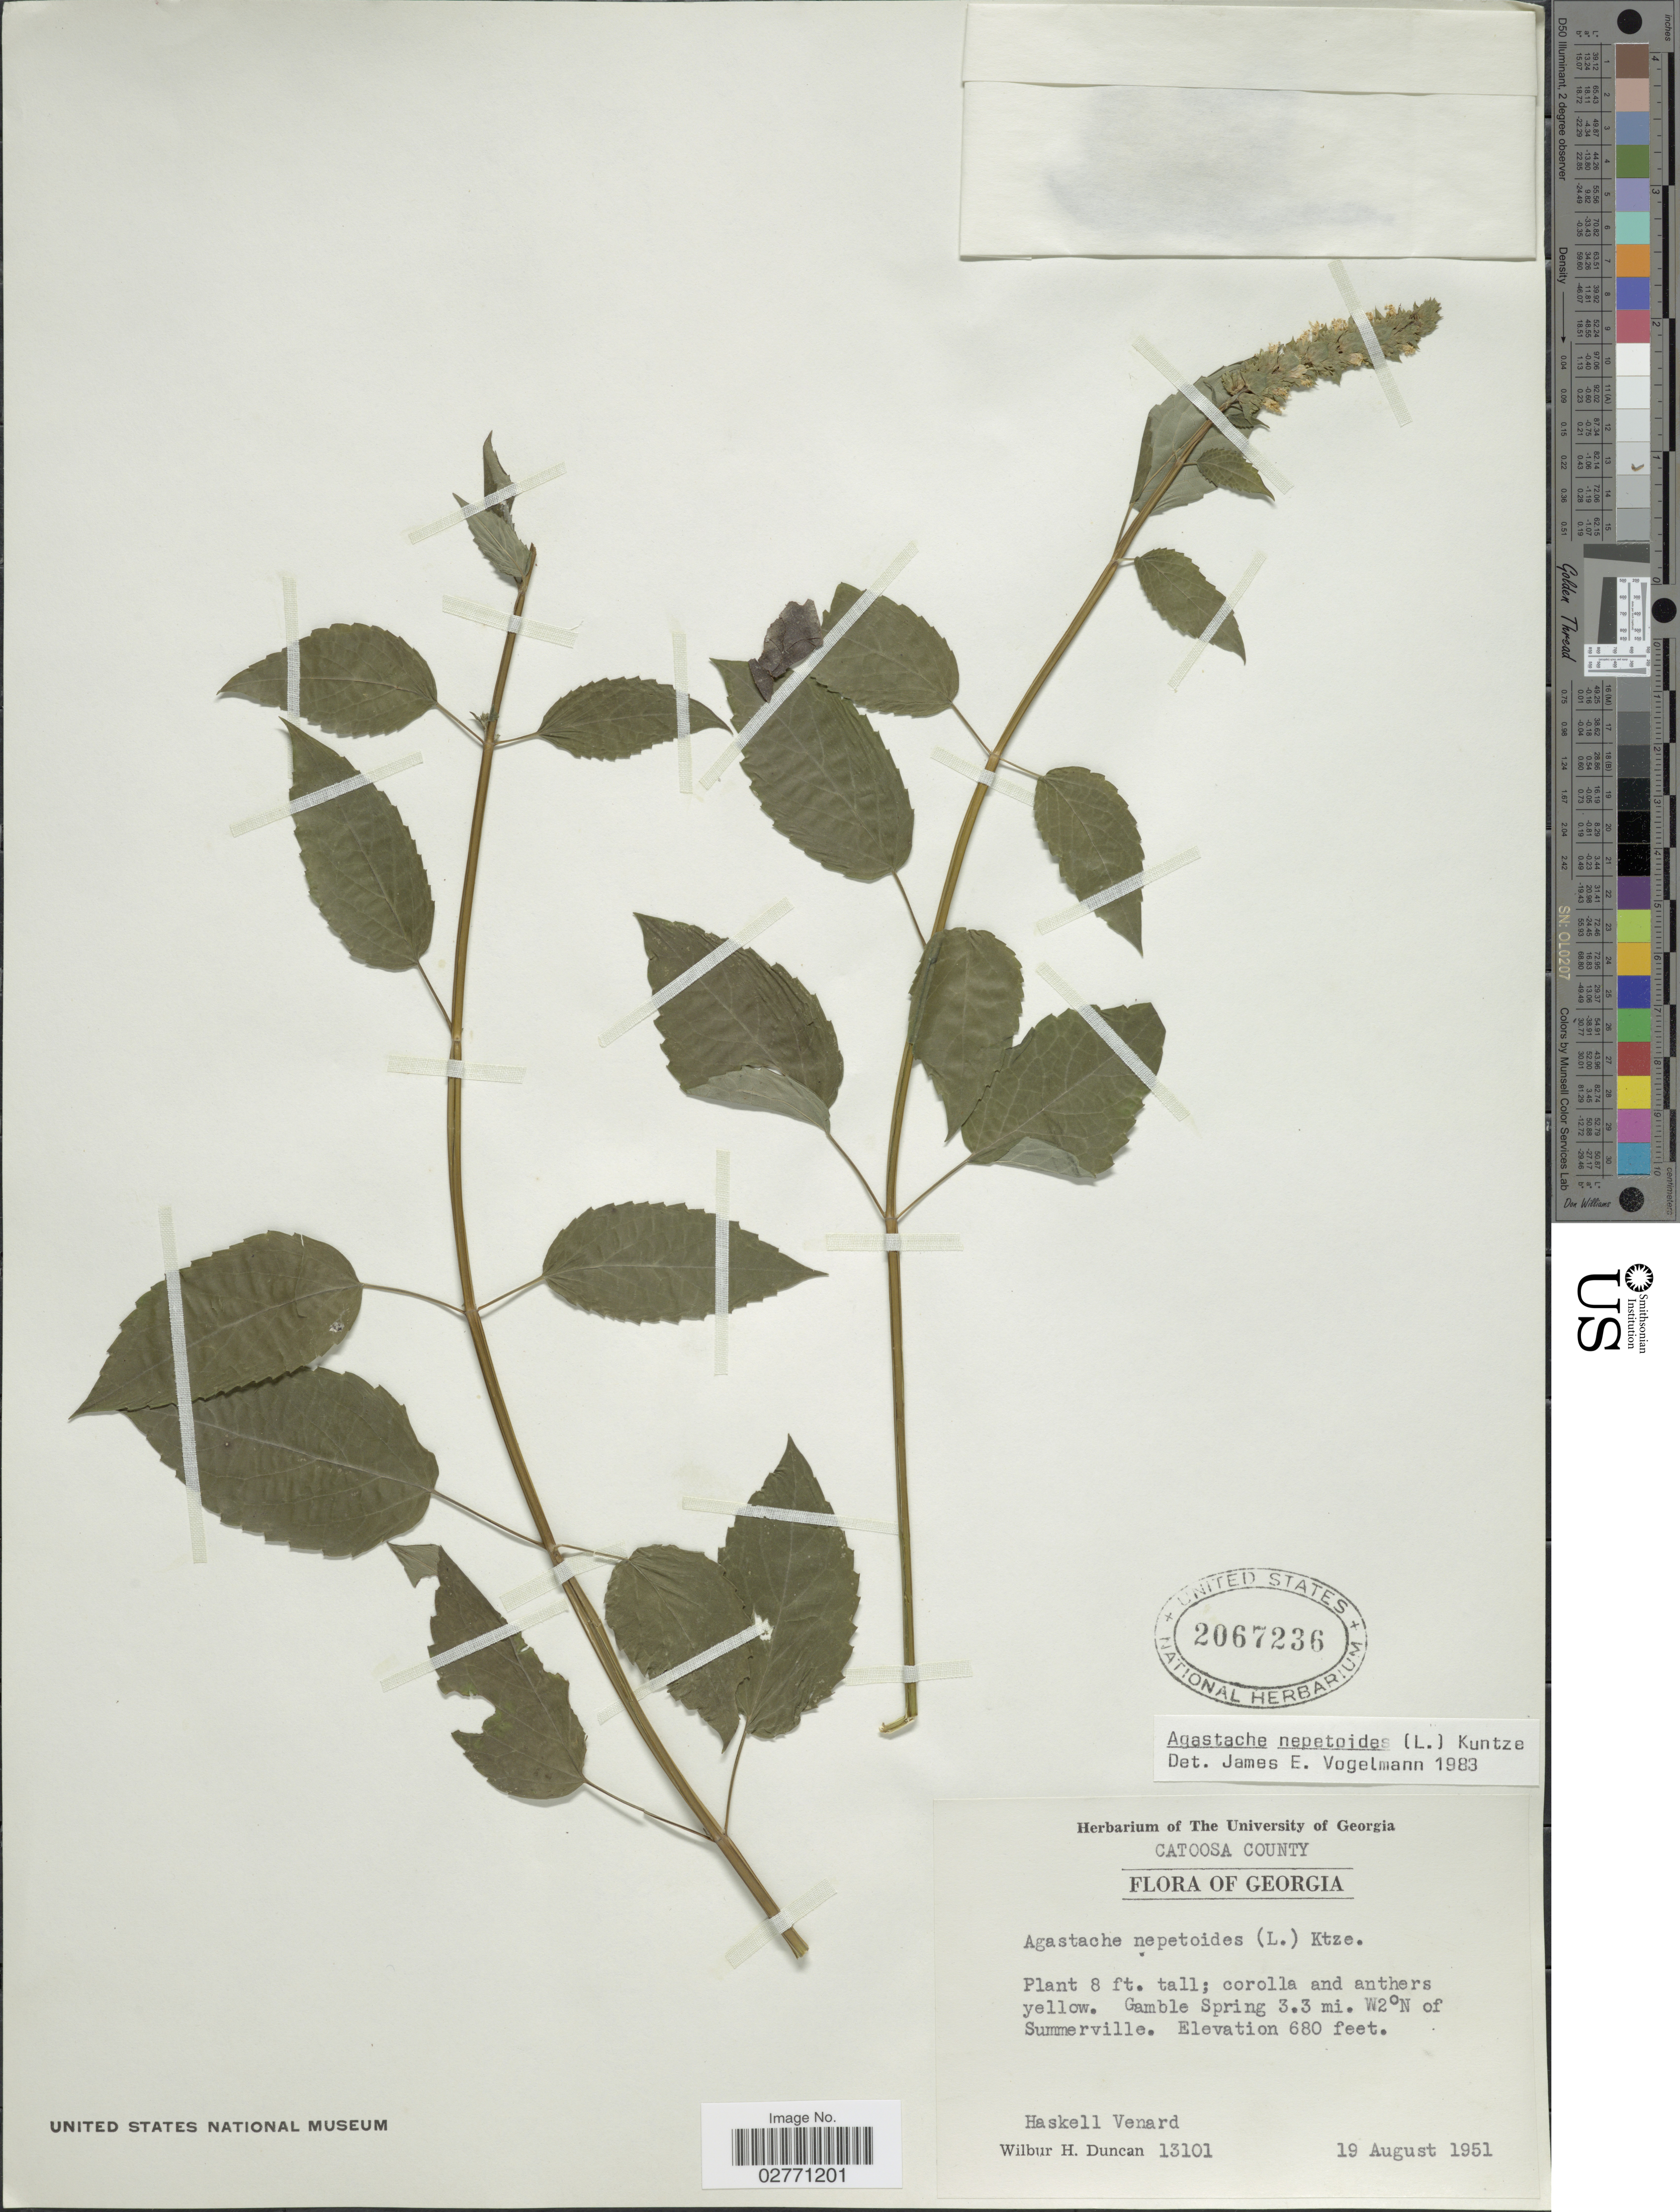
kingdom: Plantae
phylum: Tracheophyta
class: Magnoliopsida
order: Lamiales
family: Lamiaceae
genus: Agastache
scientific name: Agastache nepetoides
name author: (L.) Kuntze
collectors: W. H. Duncan & H. Venard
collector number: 13101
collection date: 1951-08-19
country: United States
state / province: Georgia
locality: Catoosa County. Gamble Spring 3.3 mi. W2°N of Summerville.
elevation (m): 207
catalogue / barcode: US 2067236